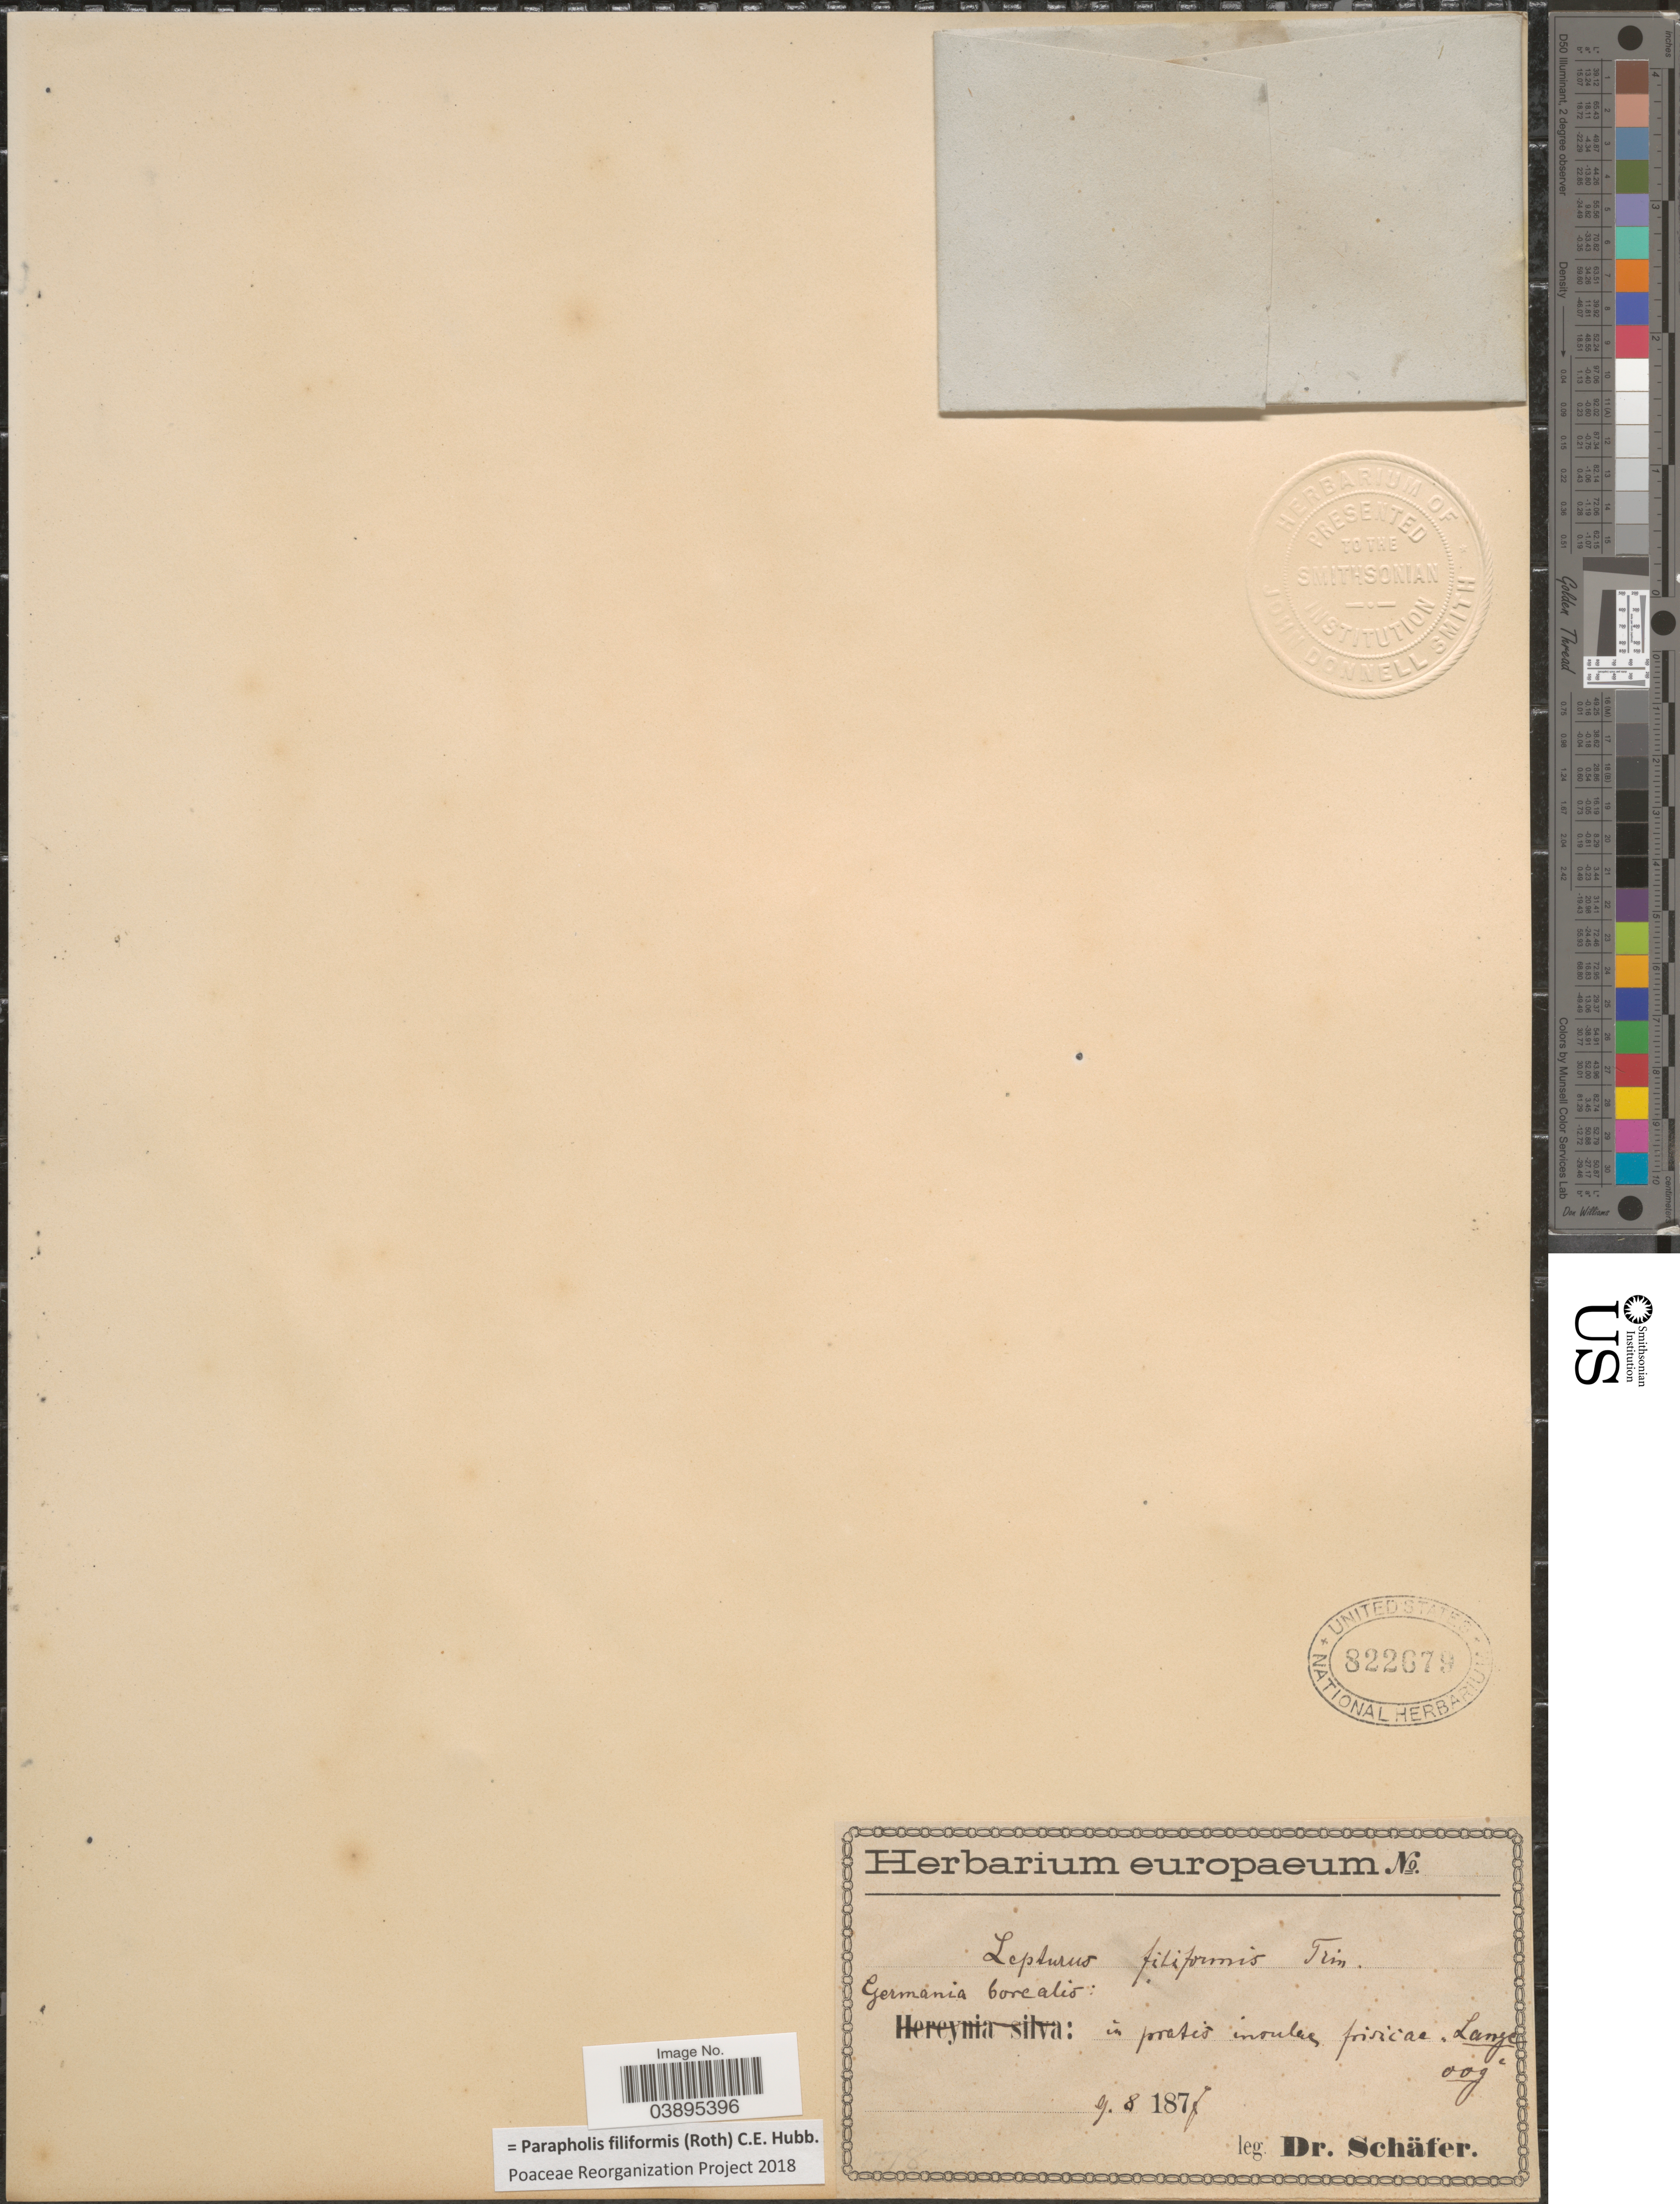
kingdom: Plantae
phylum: Tracheophyta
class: Liliopsida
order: Poales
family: Poaceae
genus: Parapholis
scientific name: Parapholis filiformis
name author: (Roth) C.E. Hubb.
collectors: -. Schafer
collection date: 1877-08-09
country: Germany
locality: Germania borealis: in pratis montes frisicae. Lange oog.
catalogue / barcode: US 822679